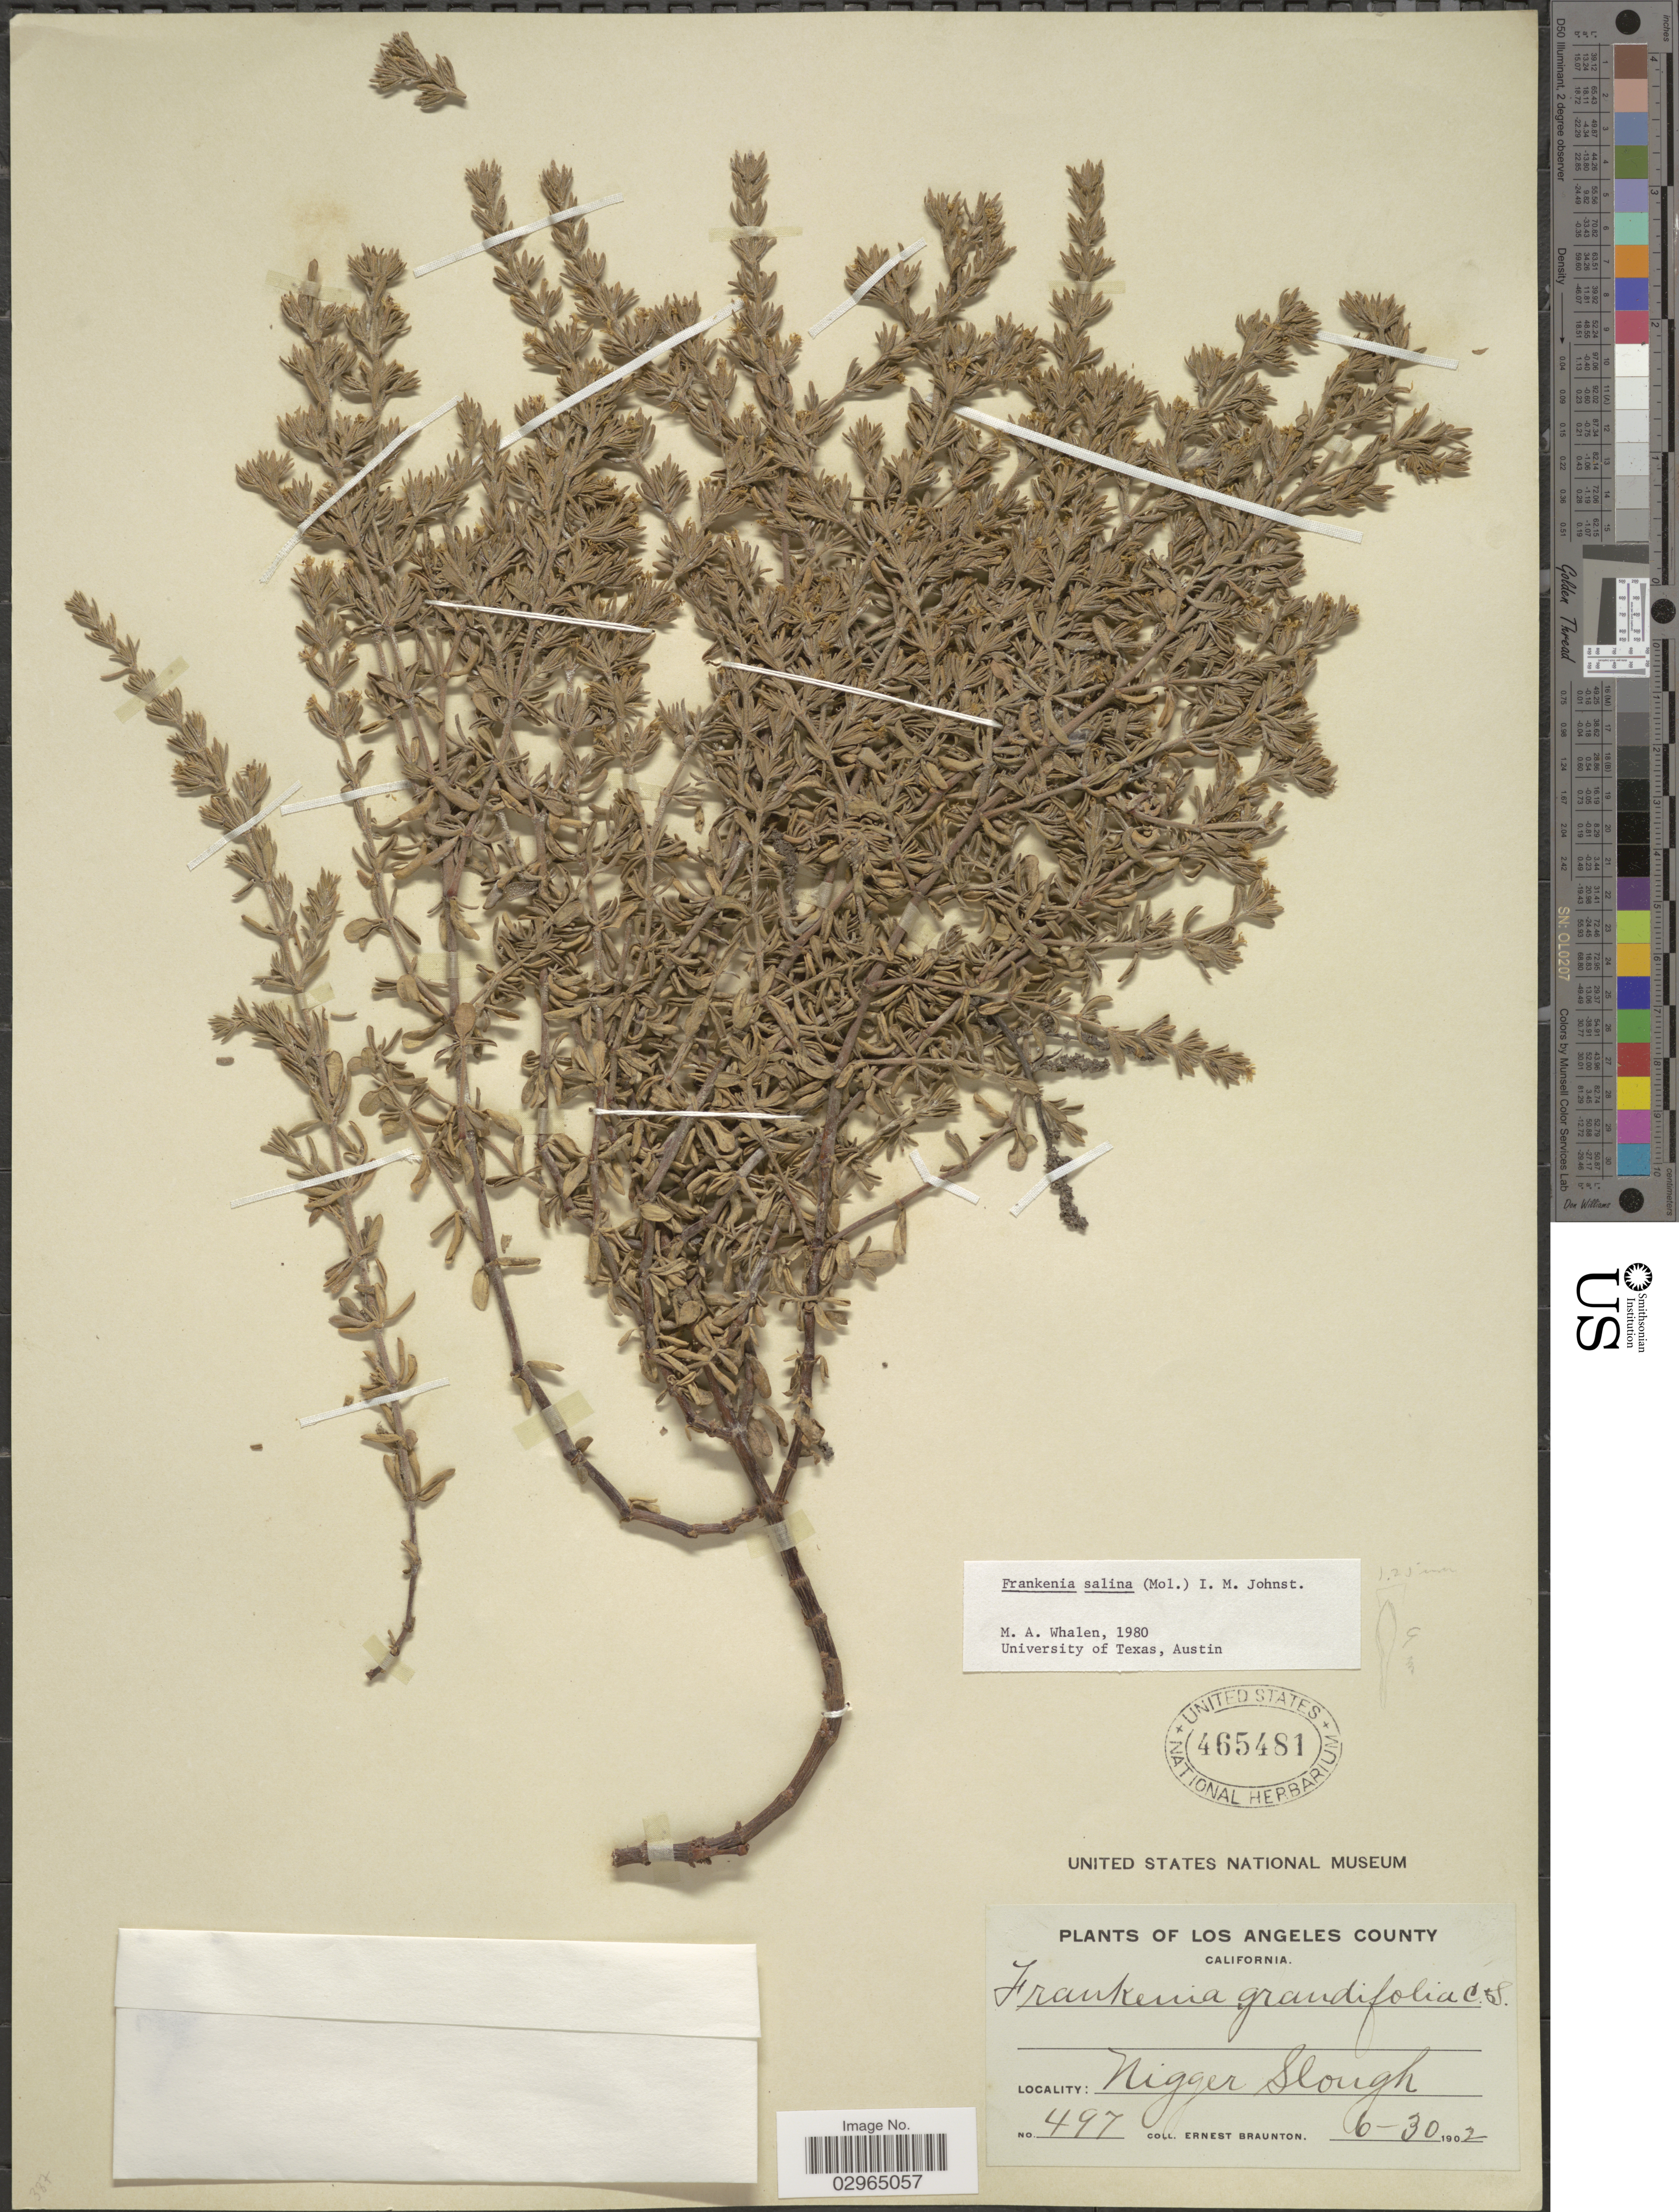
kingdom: Plantae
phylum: Tracheophyta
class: Magnoliopsida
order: Caryophyllales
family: Frankeniaceae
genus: Frankenia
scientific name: Frankenia salina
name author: (Molina) I.M. Johnst.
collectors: E. Braunton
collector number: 497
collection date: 1902-06-30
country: United States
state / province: California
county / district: Los Angeles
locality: Los Angeles County. Nigger Slough.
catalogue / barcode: US 465481